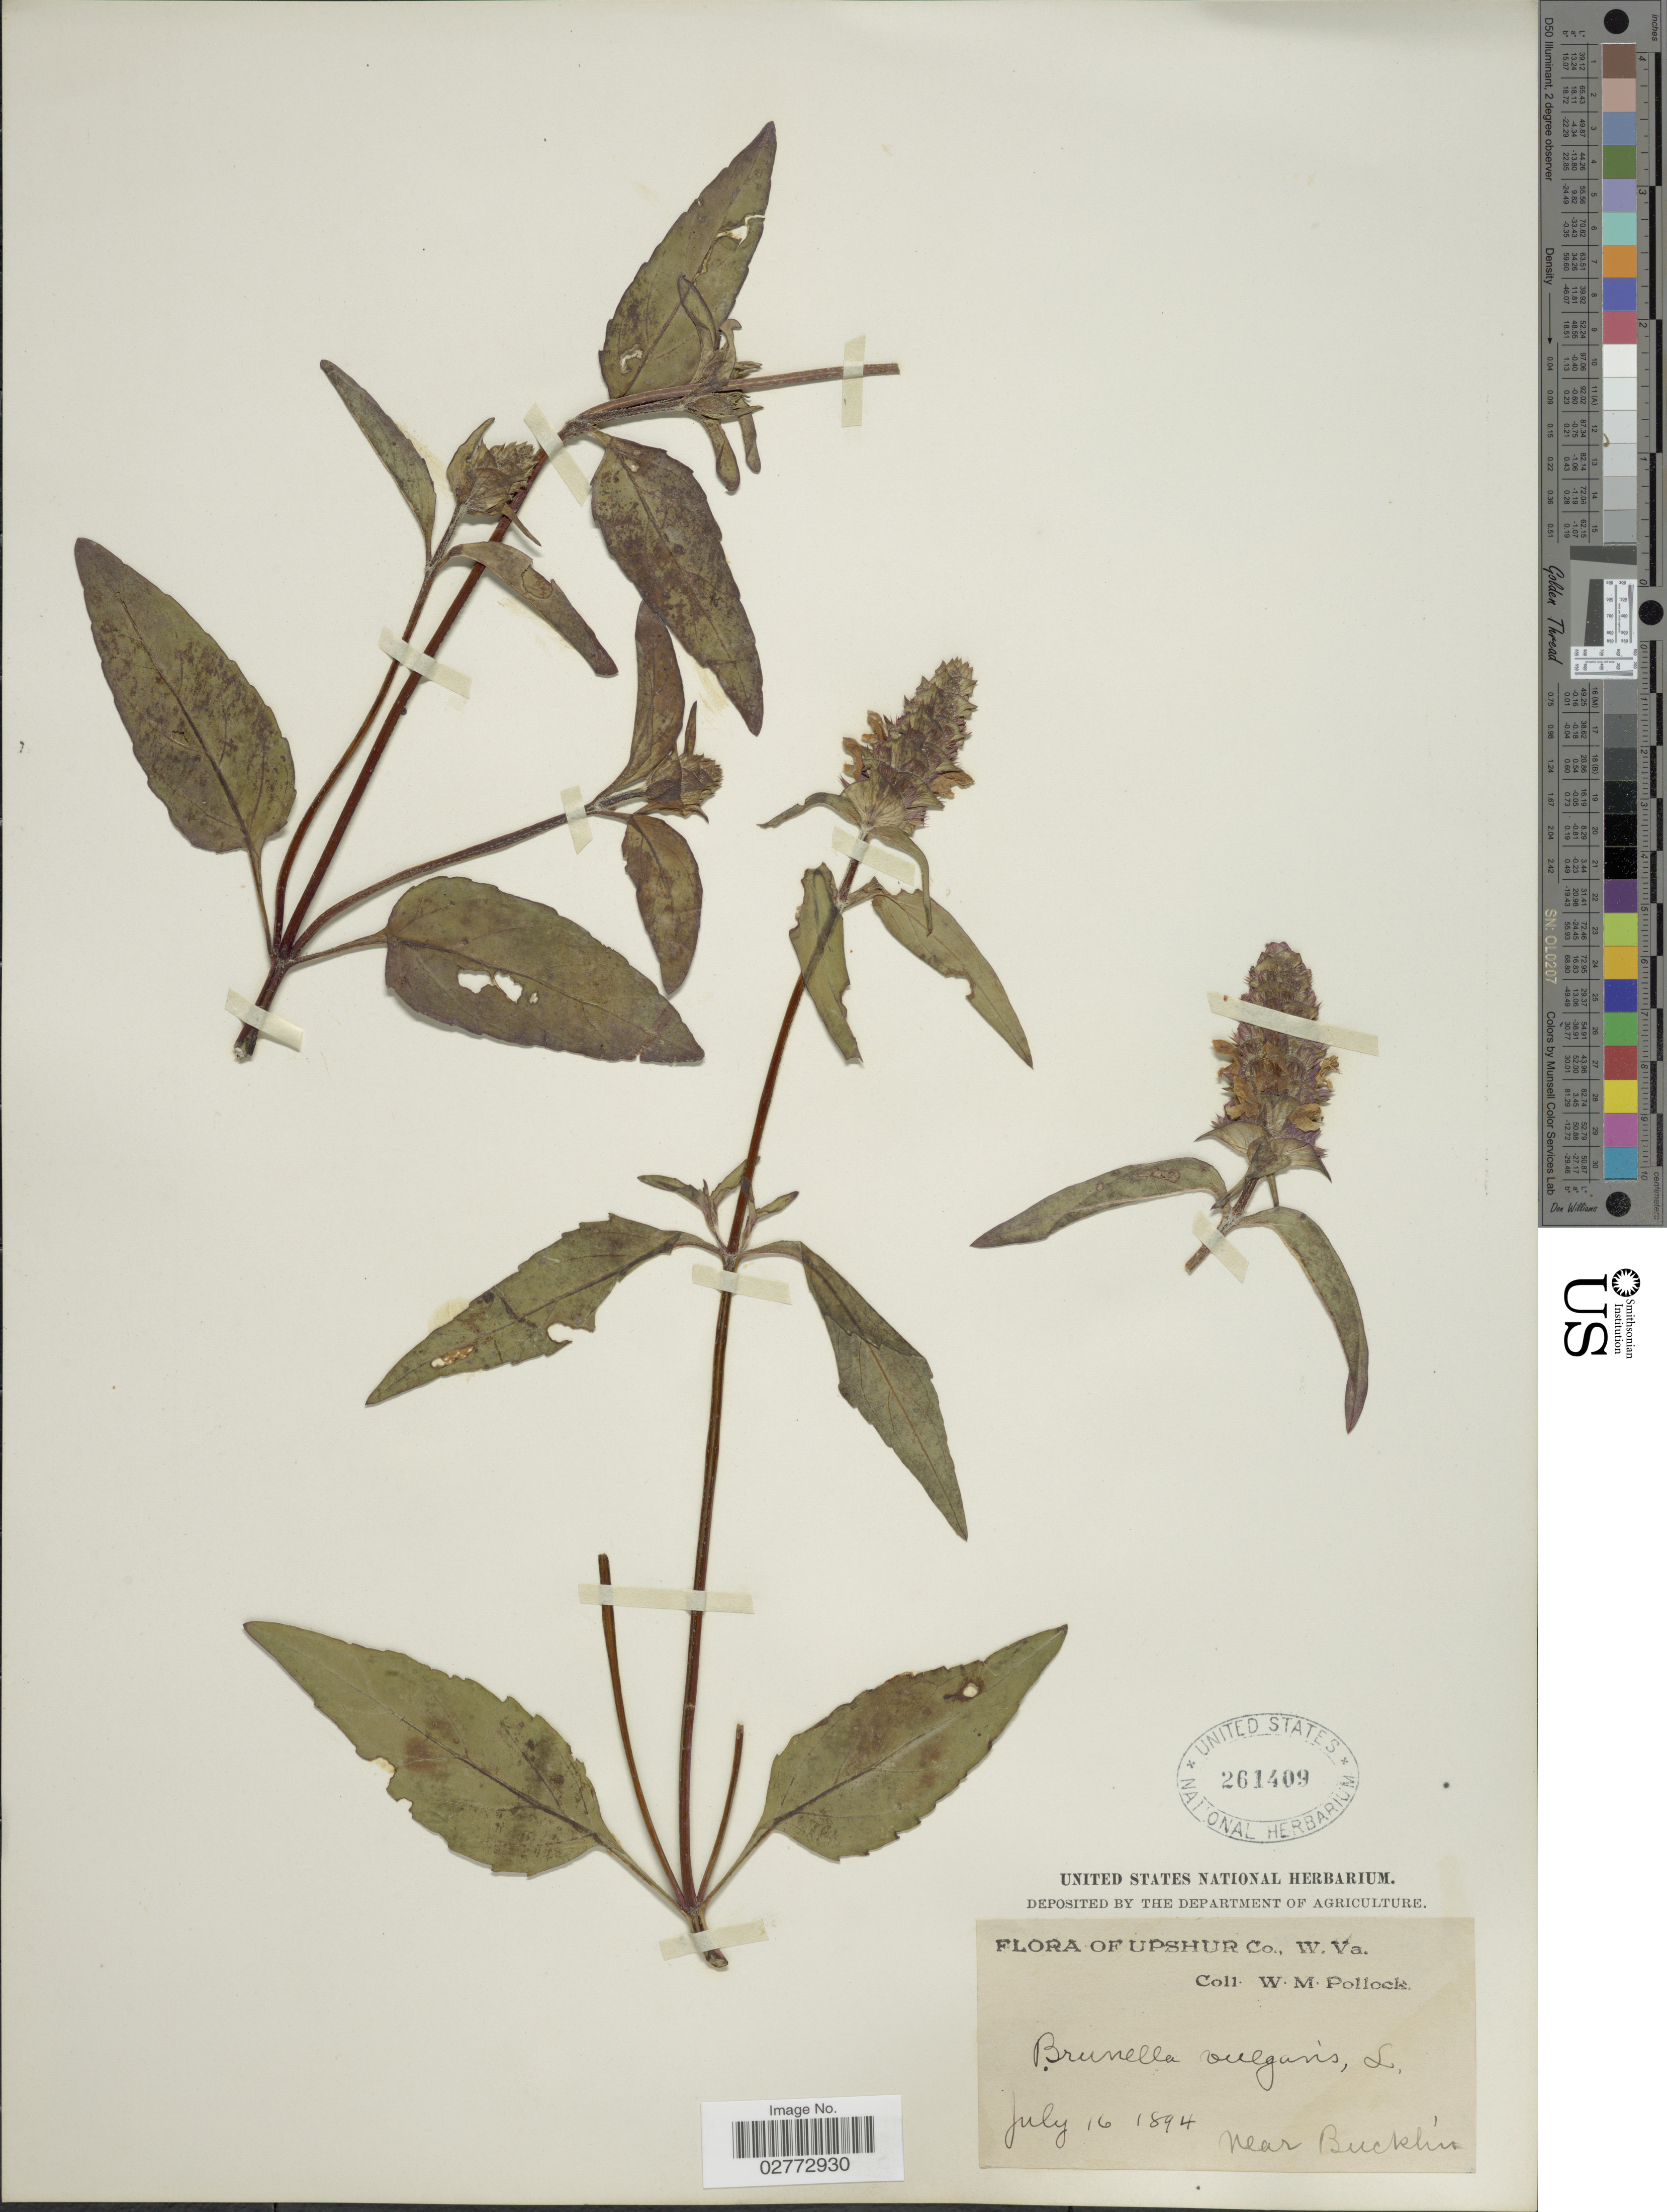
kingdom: Plantae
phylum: Tracheophyta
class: Magnoliopsida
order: Lamiales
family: Lamiaceae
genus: Prunella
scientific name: Prunella vulgaris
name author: L.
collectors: W. M. Pollock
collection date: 1894-07-16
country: United States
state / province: West Virginia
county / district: Upshur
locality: near Bucklin.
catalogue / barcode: US 261409